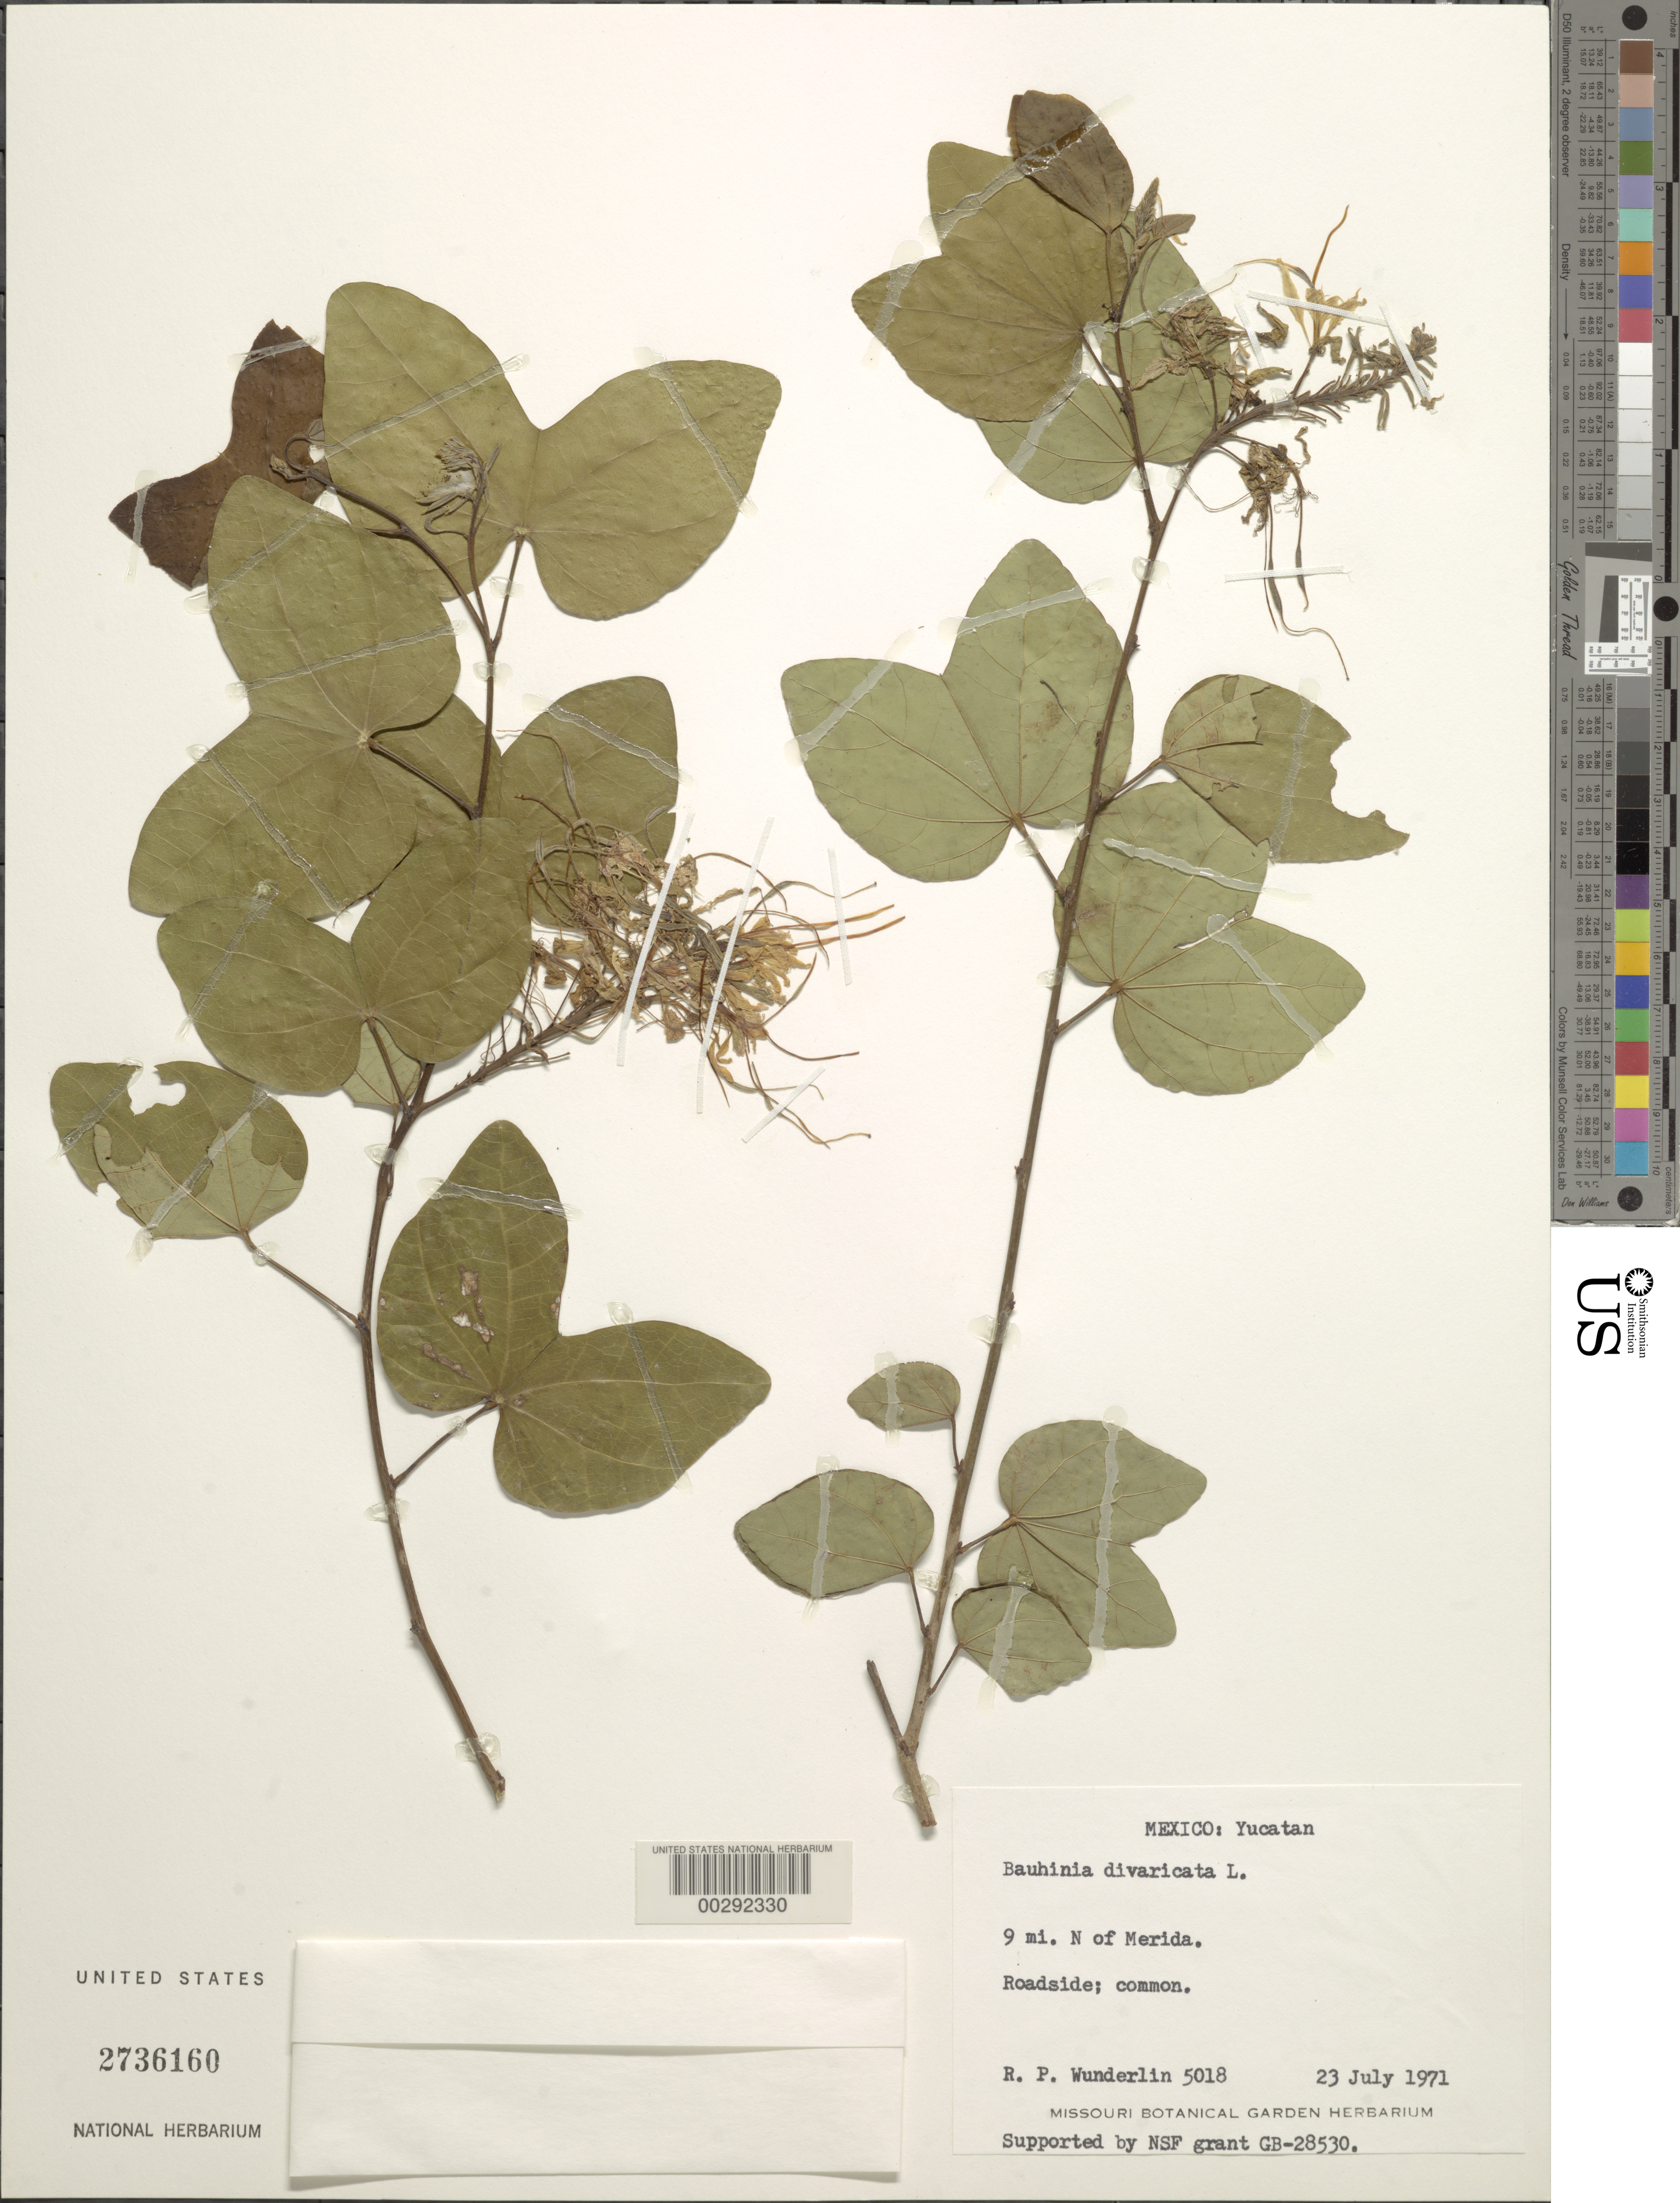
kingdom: Plantae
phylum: Tracheophyta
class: Magnoliopsida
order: Fabales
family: Fabaceae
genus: Bauhinia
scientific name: Bauhinia divaricata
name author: L.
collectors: R. P. Wunderlin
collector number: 5018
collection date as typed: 23 Jul 1971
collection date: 1971-07-23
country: Mexico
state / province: Yucatán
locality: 9 mi N of Merida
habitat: Roadside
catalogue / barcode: US 2736160